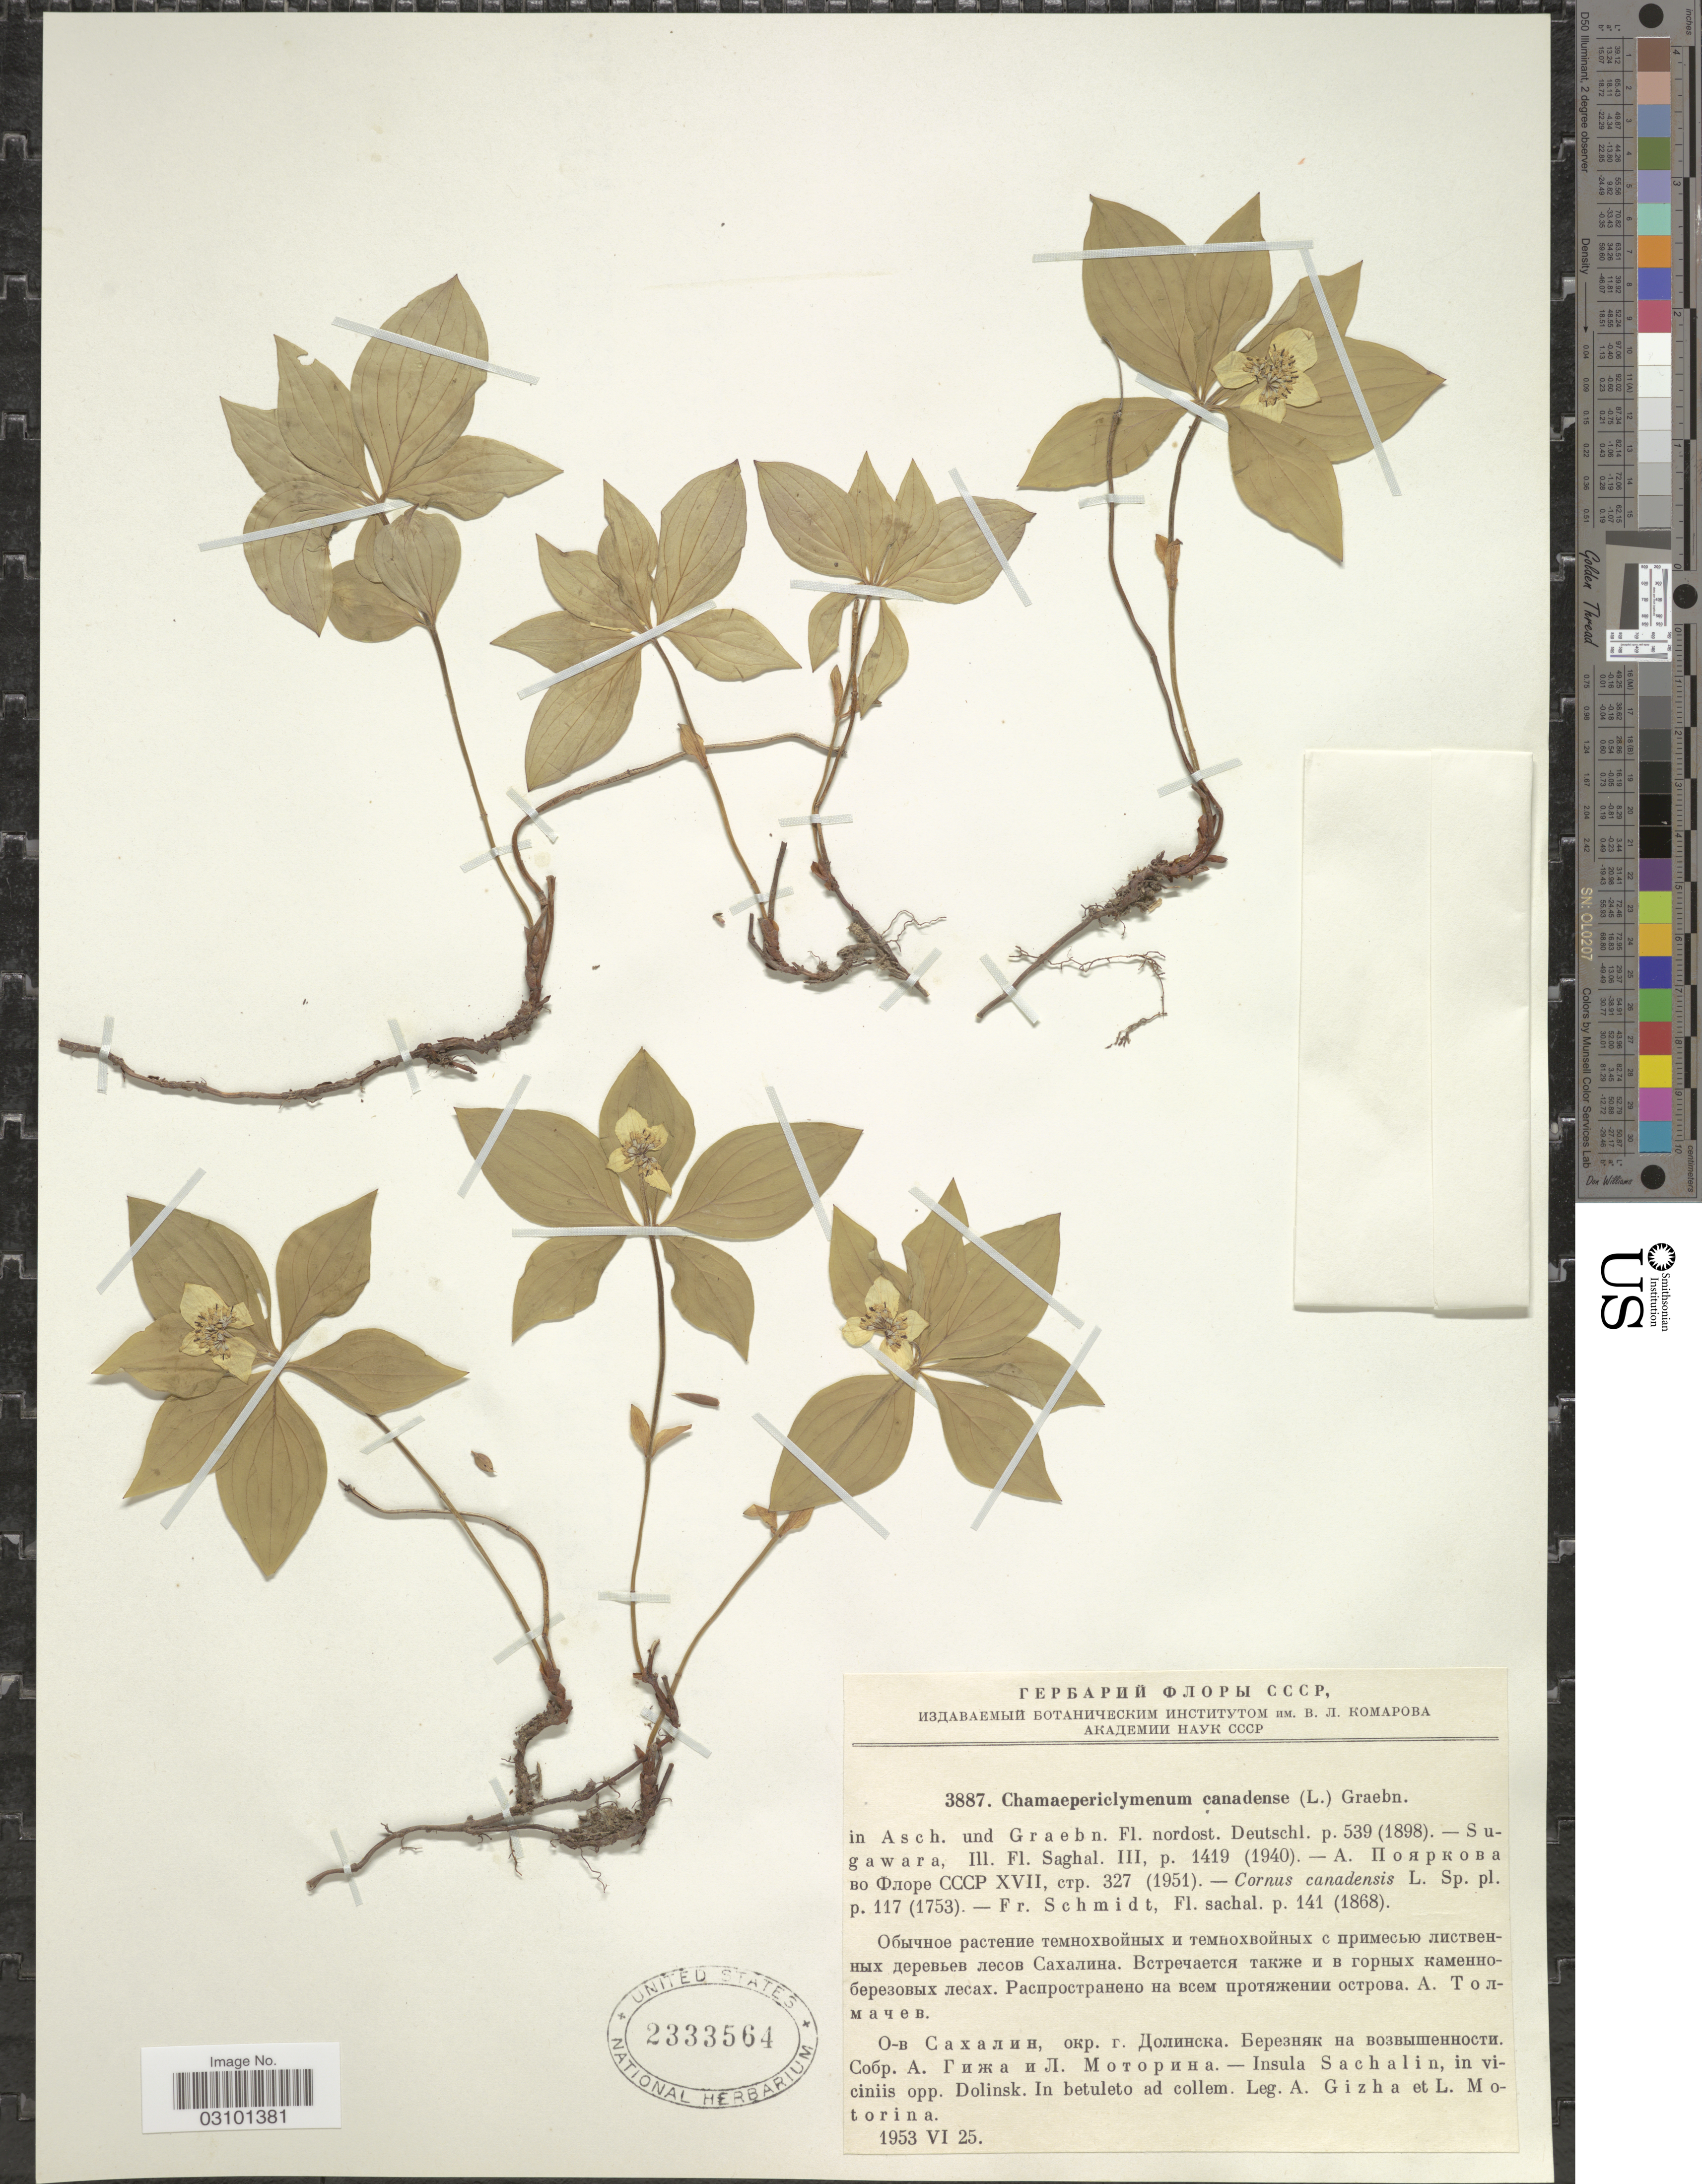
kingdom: Plantae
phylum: Tracheophyta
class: Magnoliopsida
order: Cornales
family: Cornaceae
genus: Cornus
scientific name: Cornus canadensis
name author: L.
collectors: A. Gizha & L. Motorina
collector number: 3887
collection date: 1953-06-25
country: Russian Federation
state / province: Sakhalin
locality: Insula Sachalin, in viciniis opp. Dolinsk. In betuleto ad collem.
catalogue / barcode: US 2333564